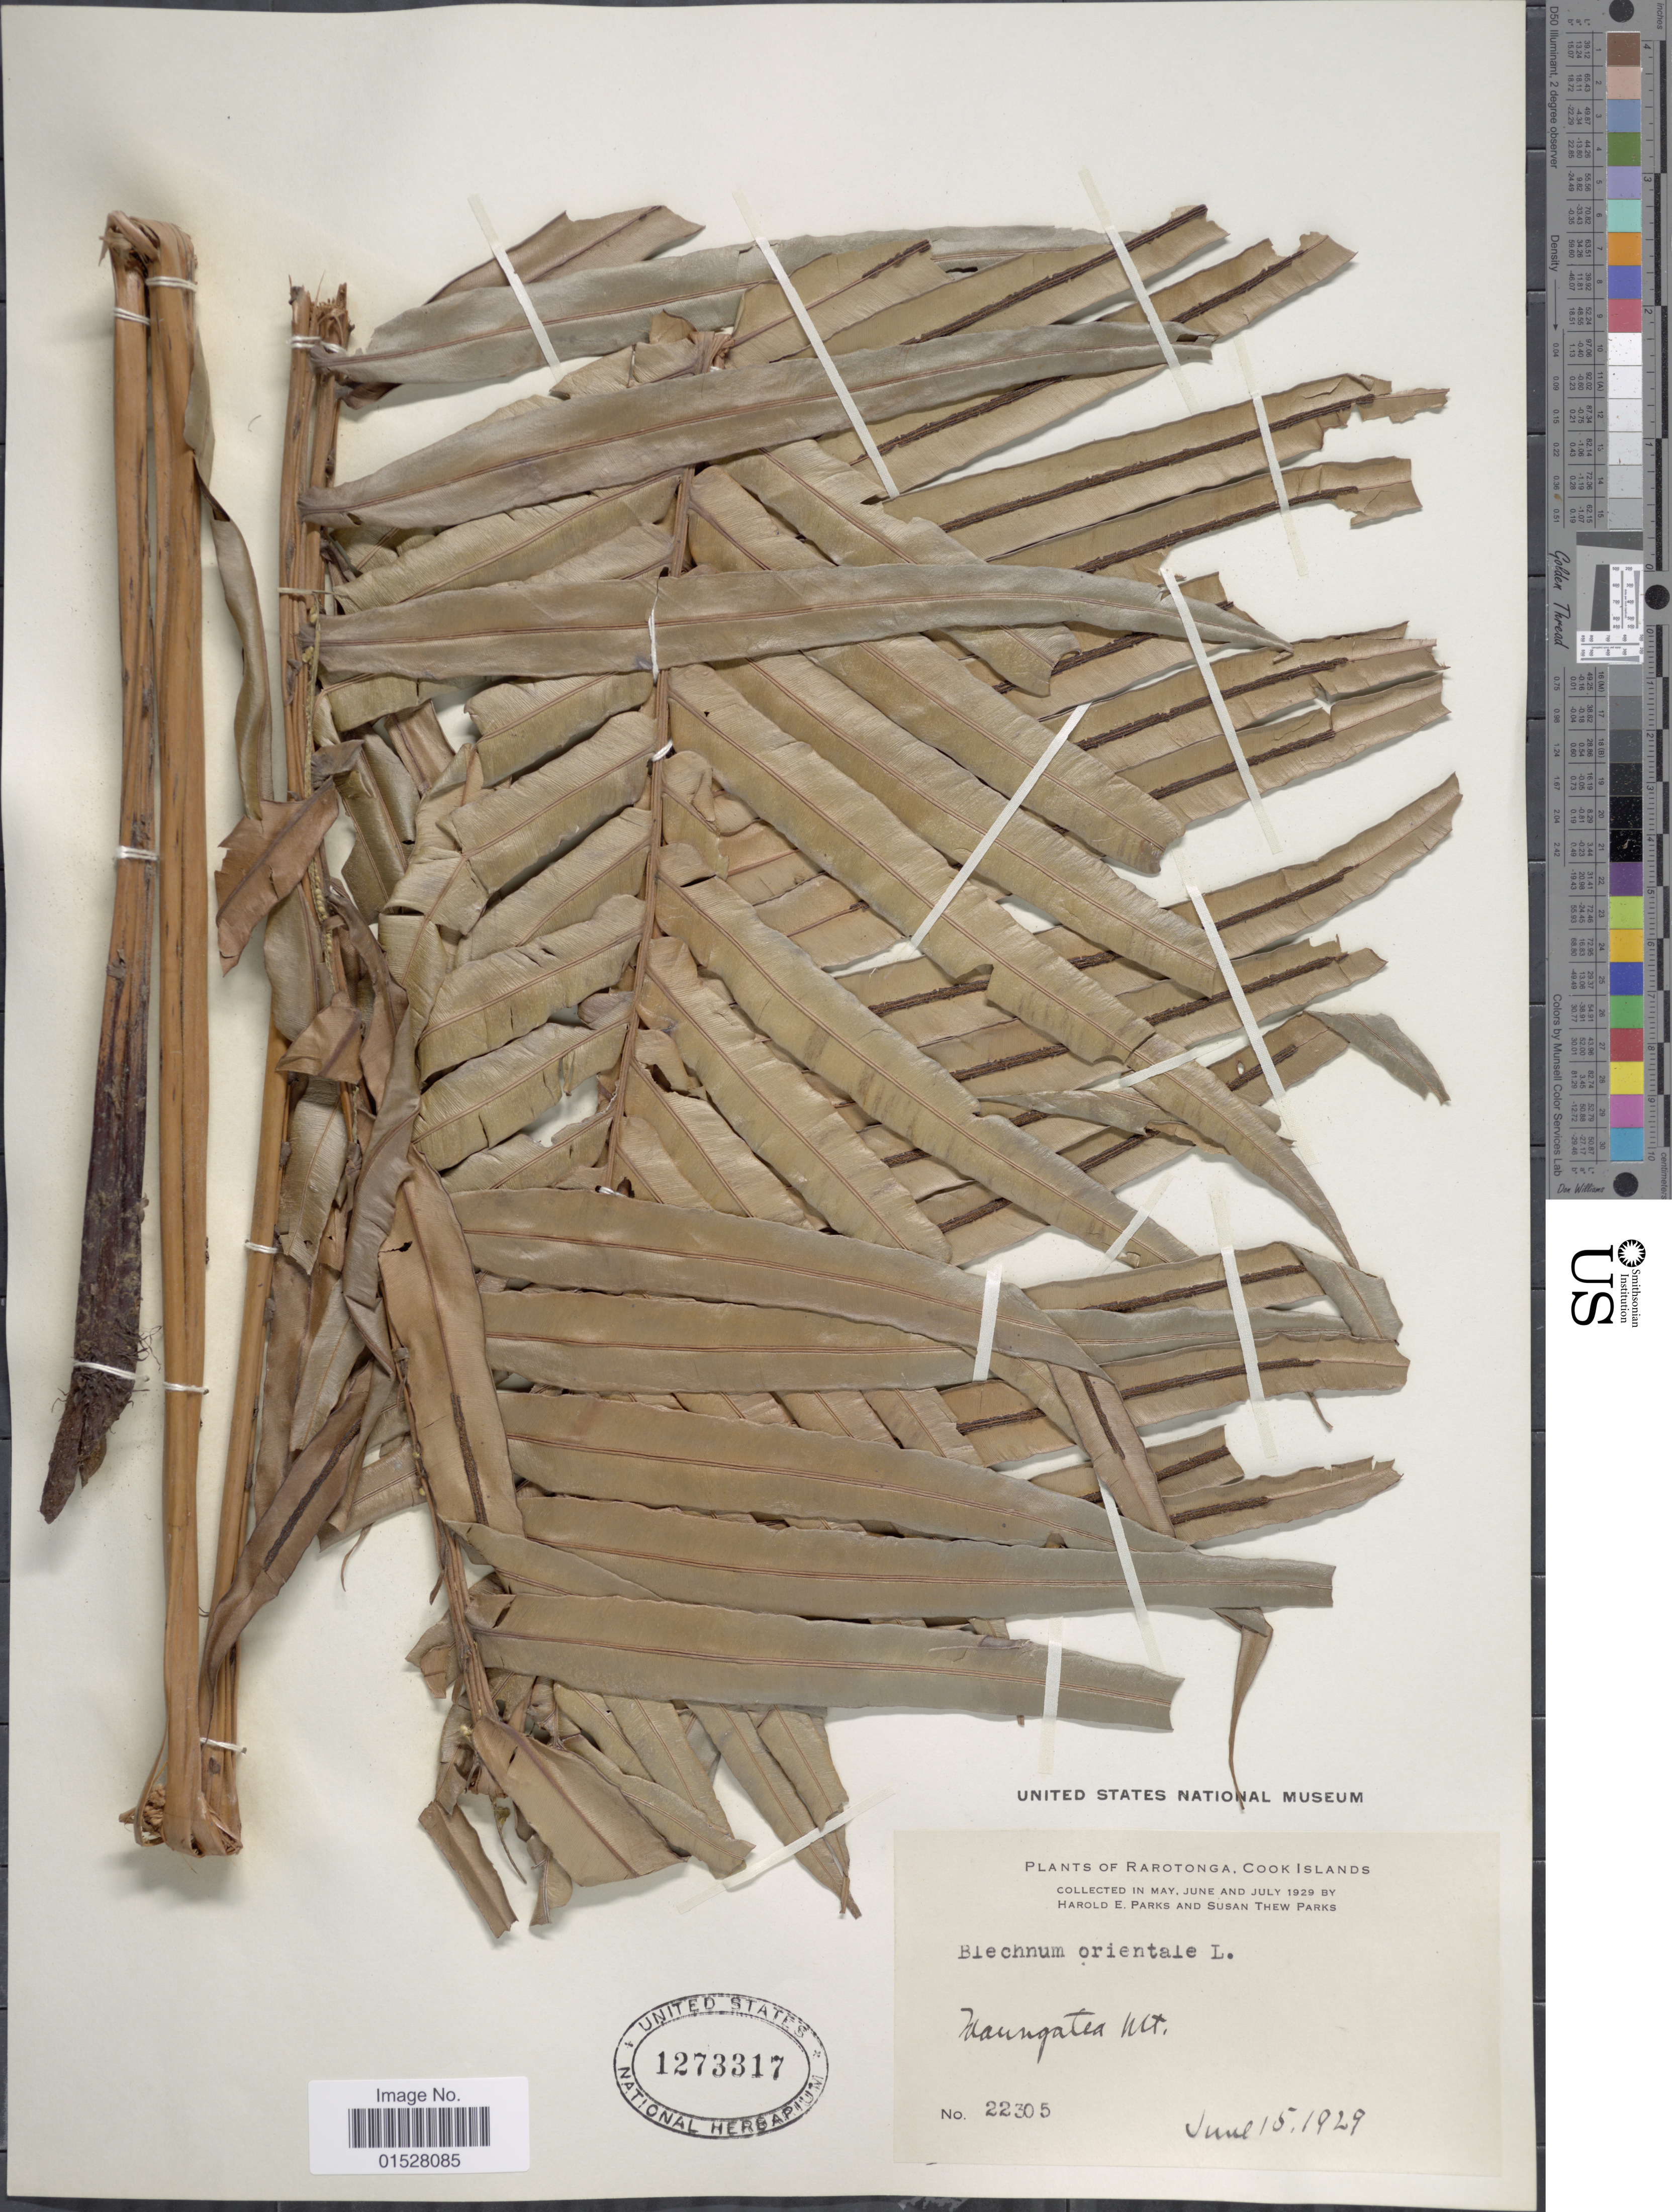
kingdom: Plantae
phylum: Tracheophyta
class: Polypodiopsida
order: Polypodiales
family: Blechnaceae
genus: Blechnum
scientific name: Blechnum orientale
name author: L.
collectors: H. E. Parks & S. Parks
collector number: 22305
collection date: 1929-06-15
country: Cook Islands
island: Rarotonga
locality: Rarotonga, Maungatea Mt.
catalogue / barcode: US 1273317